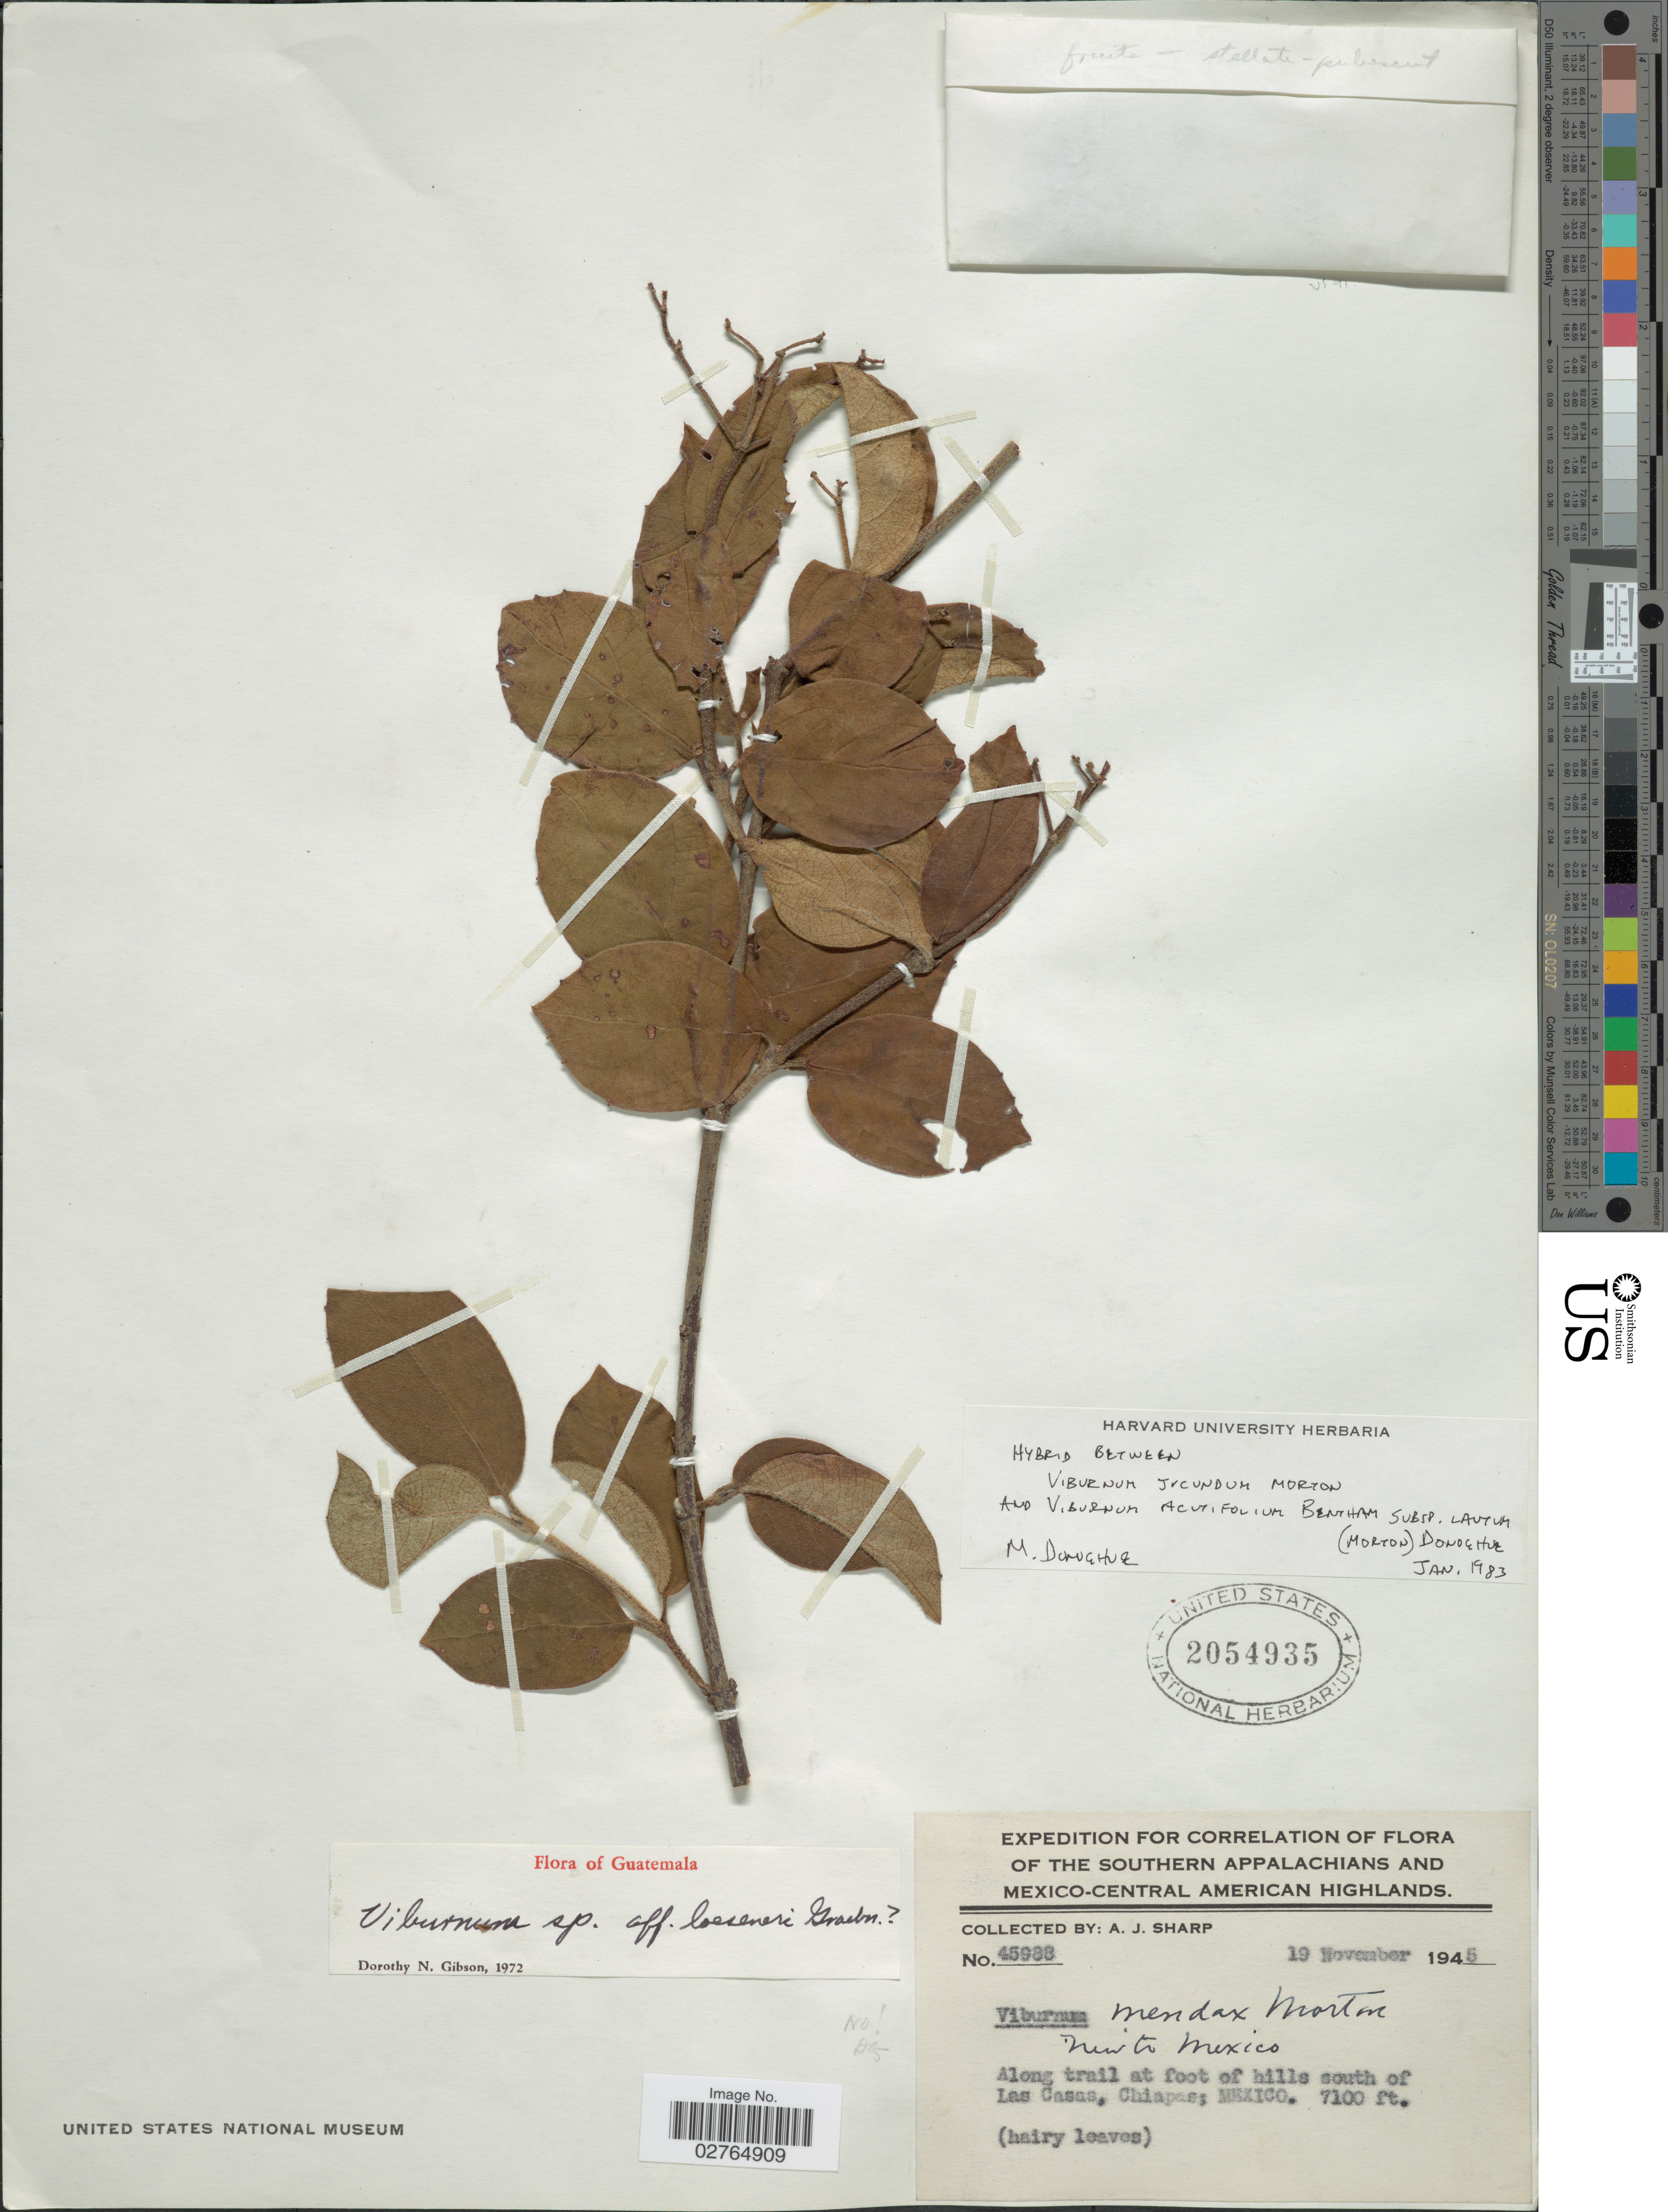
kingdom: Plantae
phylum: Tracheophyta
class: Magnoliopsida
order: Dipsacales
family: Viburnaceae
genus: Viburnum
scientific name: Viburnum jucundum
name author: C.V. Morton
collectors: A. J. Sharp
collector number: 45988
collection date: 1945-11-19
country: Mexico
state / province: Chiapas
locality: Southern Appalachians and Mexico-Central American Highlands. Along trail at foot of hills south of Las Casas.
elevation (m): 2164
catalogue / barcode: US 2054935